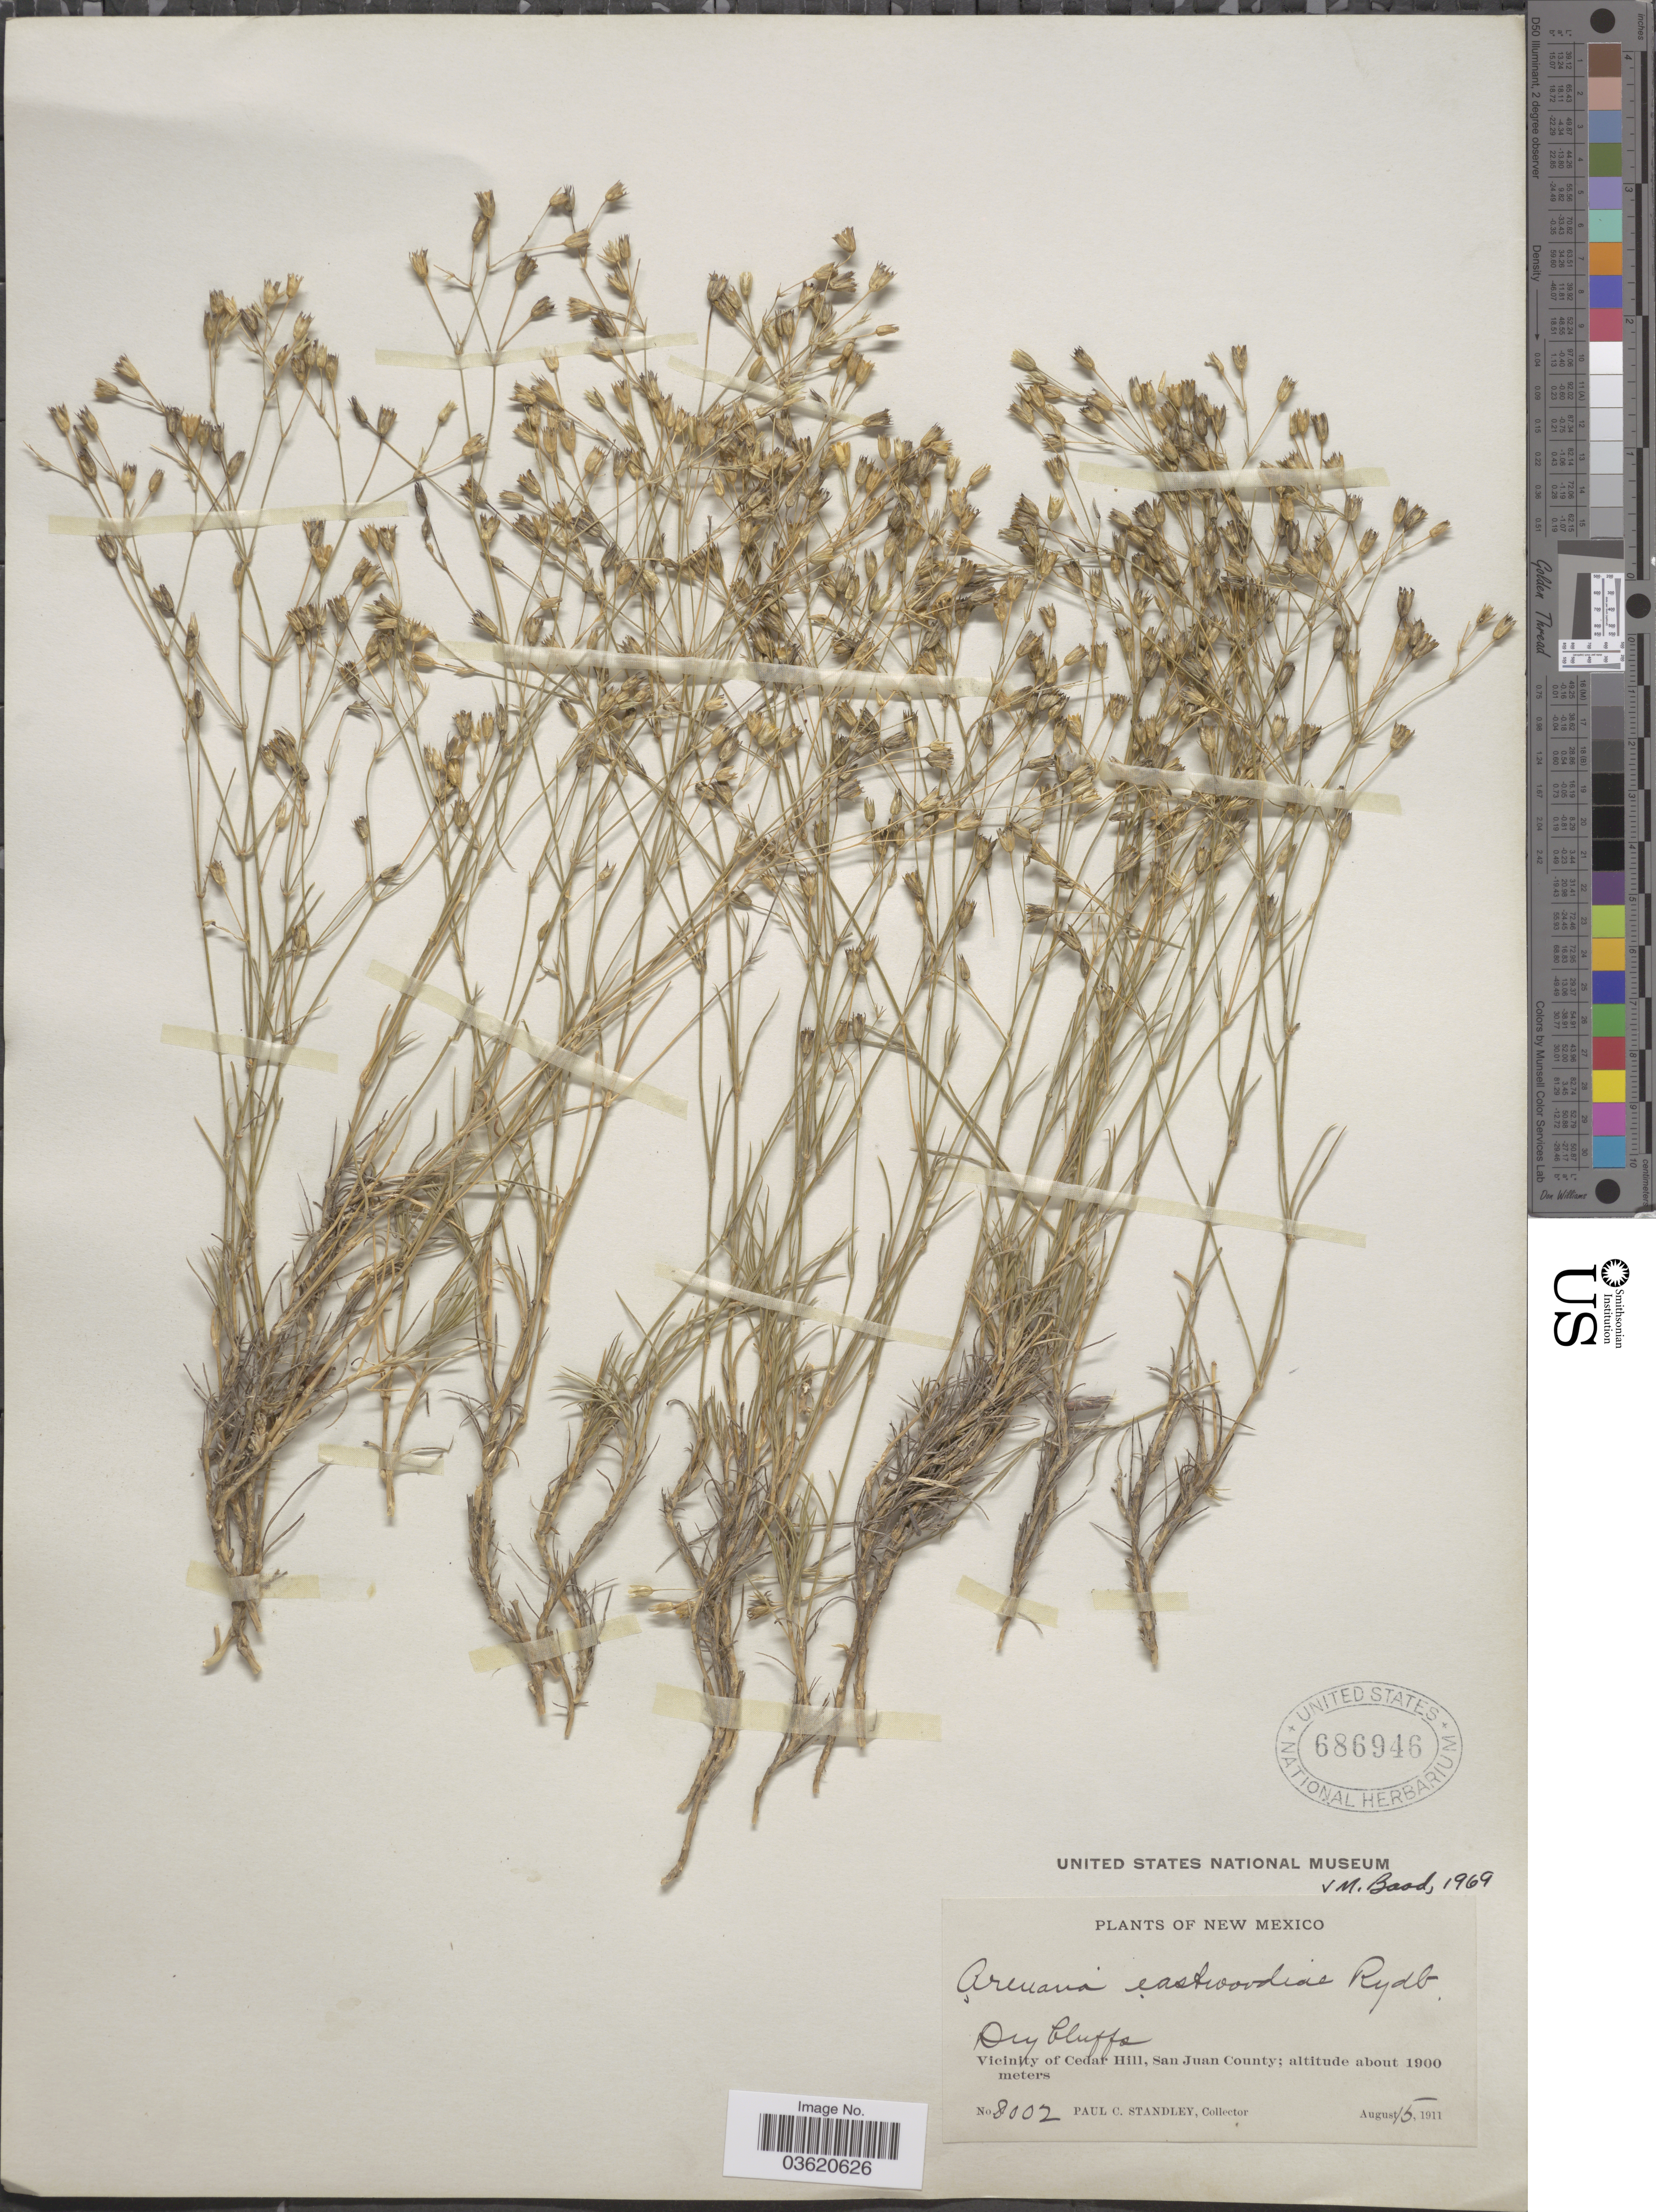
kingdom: Plantae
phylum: Tracheophyta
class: Magnoliopsida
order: Caryophyllales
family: Caryophyllaceae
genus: Eremogone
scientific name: Eremogone eastwoodiae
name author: (Rydb.) Ikonn.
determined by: Strong, Mark T., (BOT), Smithsonian Institution - National Museum of Natural History (UNITED STATES)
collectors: P. C. Standley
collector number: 8002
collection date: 1911-08-15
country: United States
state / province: New Mexico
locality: Vicinity of Cedar Hill, San Juan County.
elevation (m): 1900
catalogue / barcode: US 686946